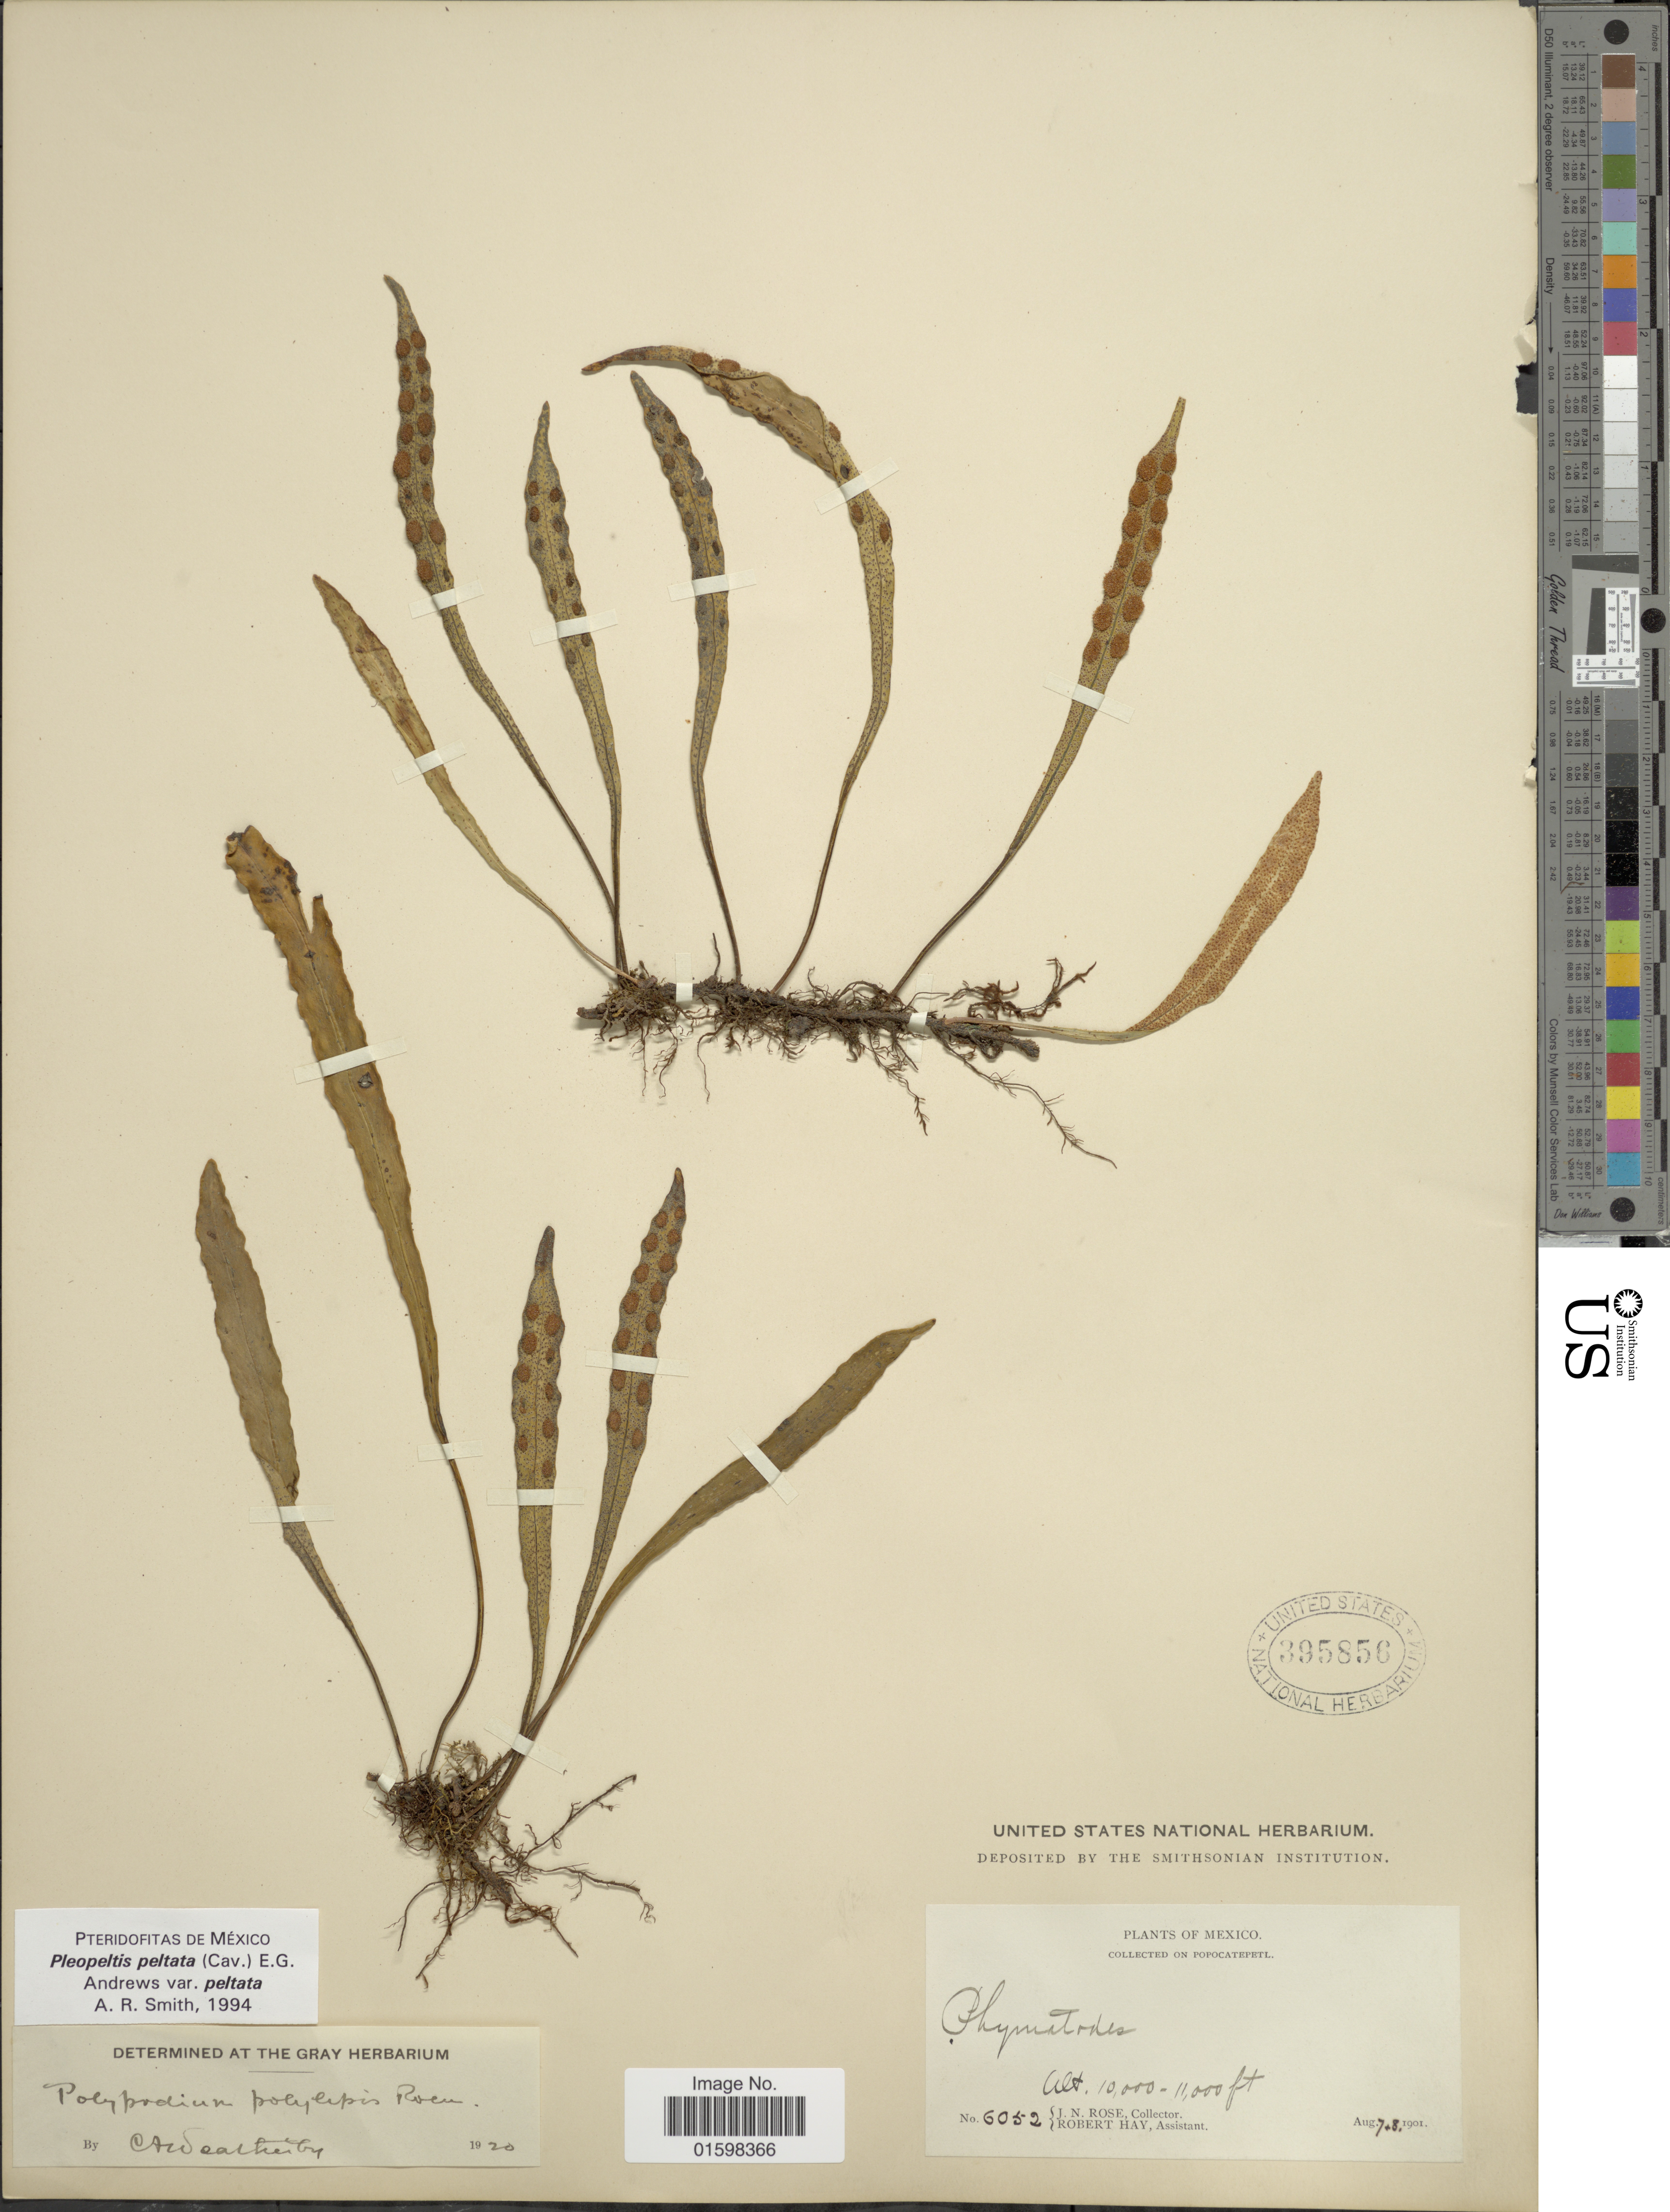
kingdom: Plantae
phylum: Tracheophyta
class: Polypodiopsida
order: Polypodiales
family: Polypodiaceae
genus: Pleopeltis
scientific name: Pleopeltis polylepis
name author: (Roem. ex Kunze) T. Moore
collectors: J. N. Rose & R. H. Hay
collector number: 6052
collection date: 1901-08-07/1901-08-08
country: Mexico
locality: Popocatepetl.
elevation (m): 3048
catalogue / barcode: US 395856